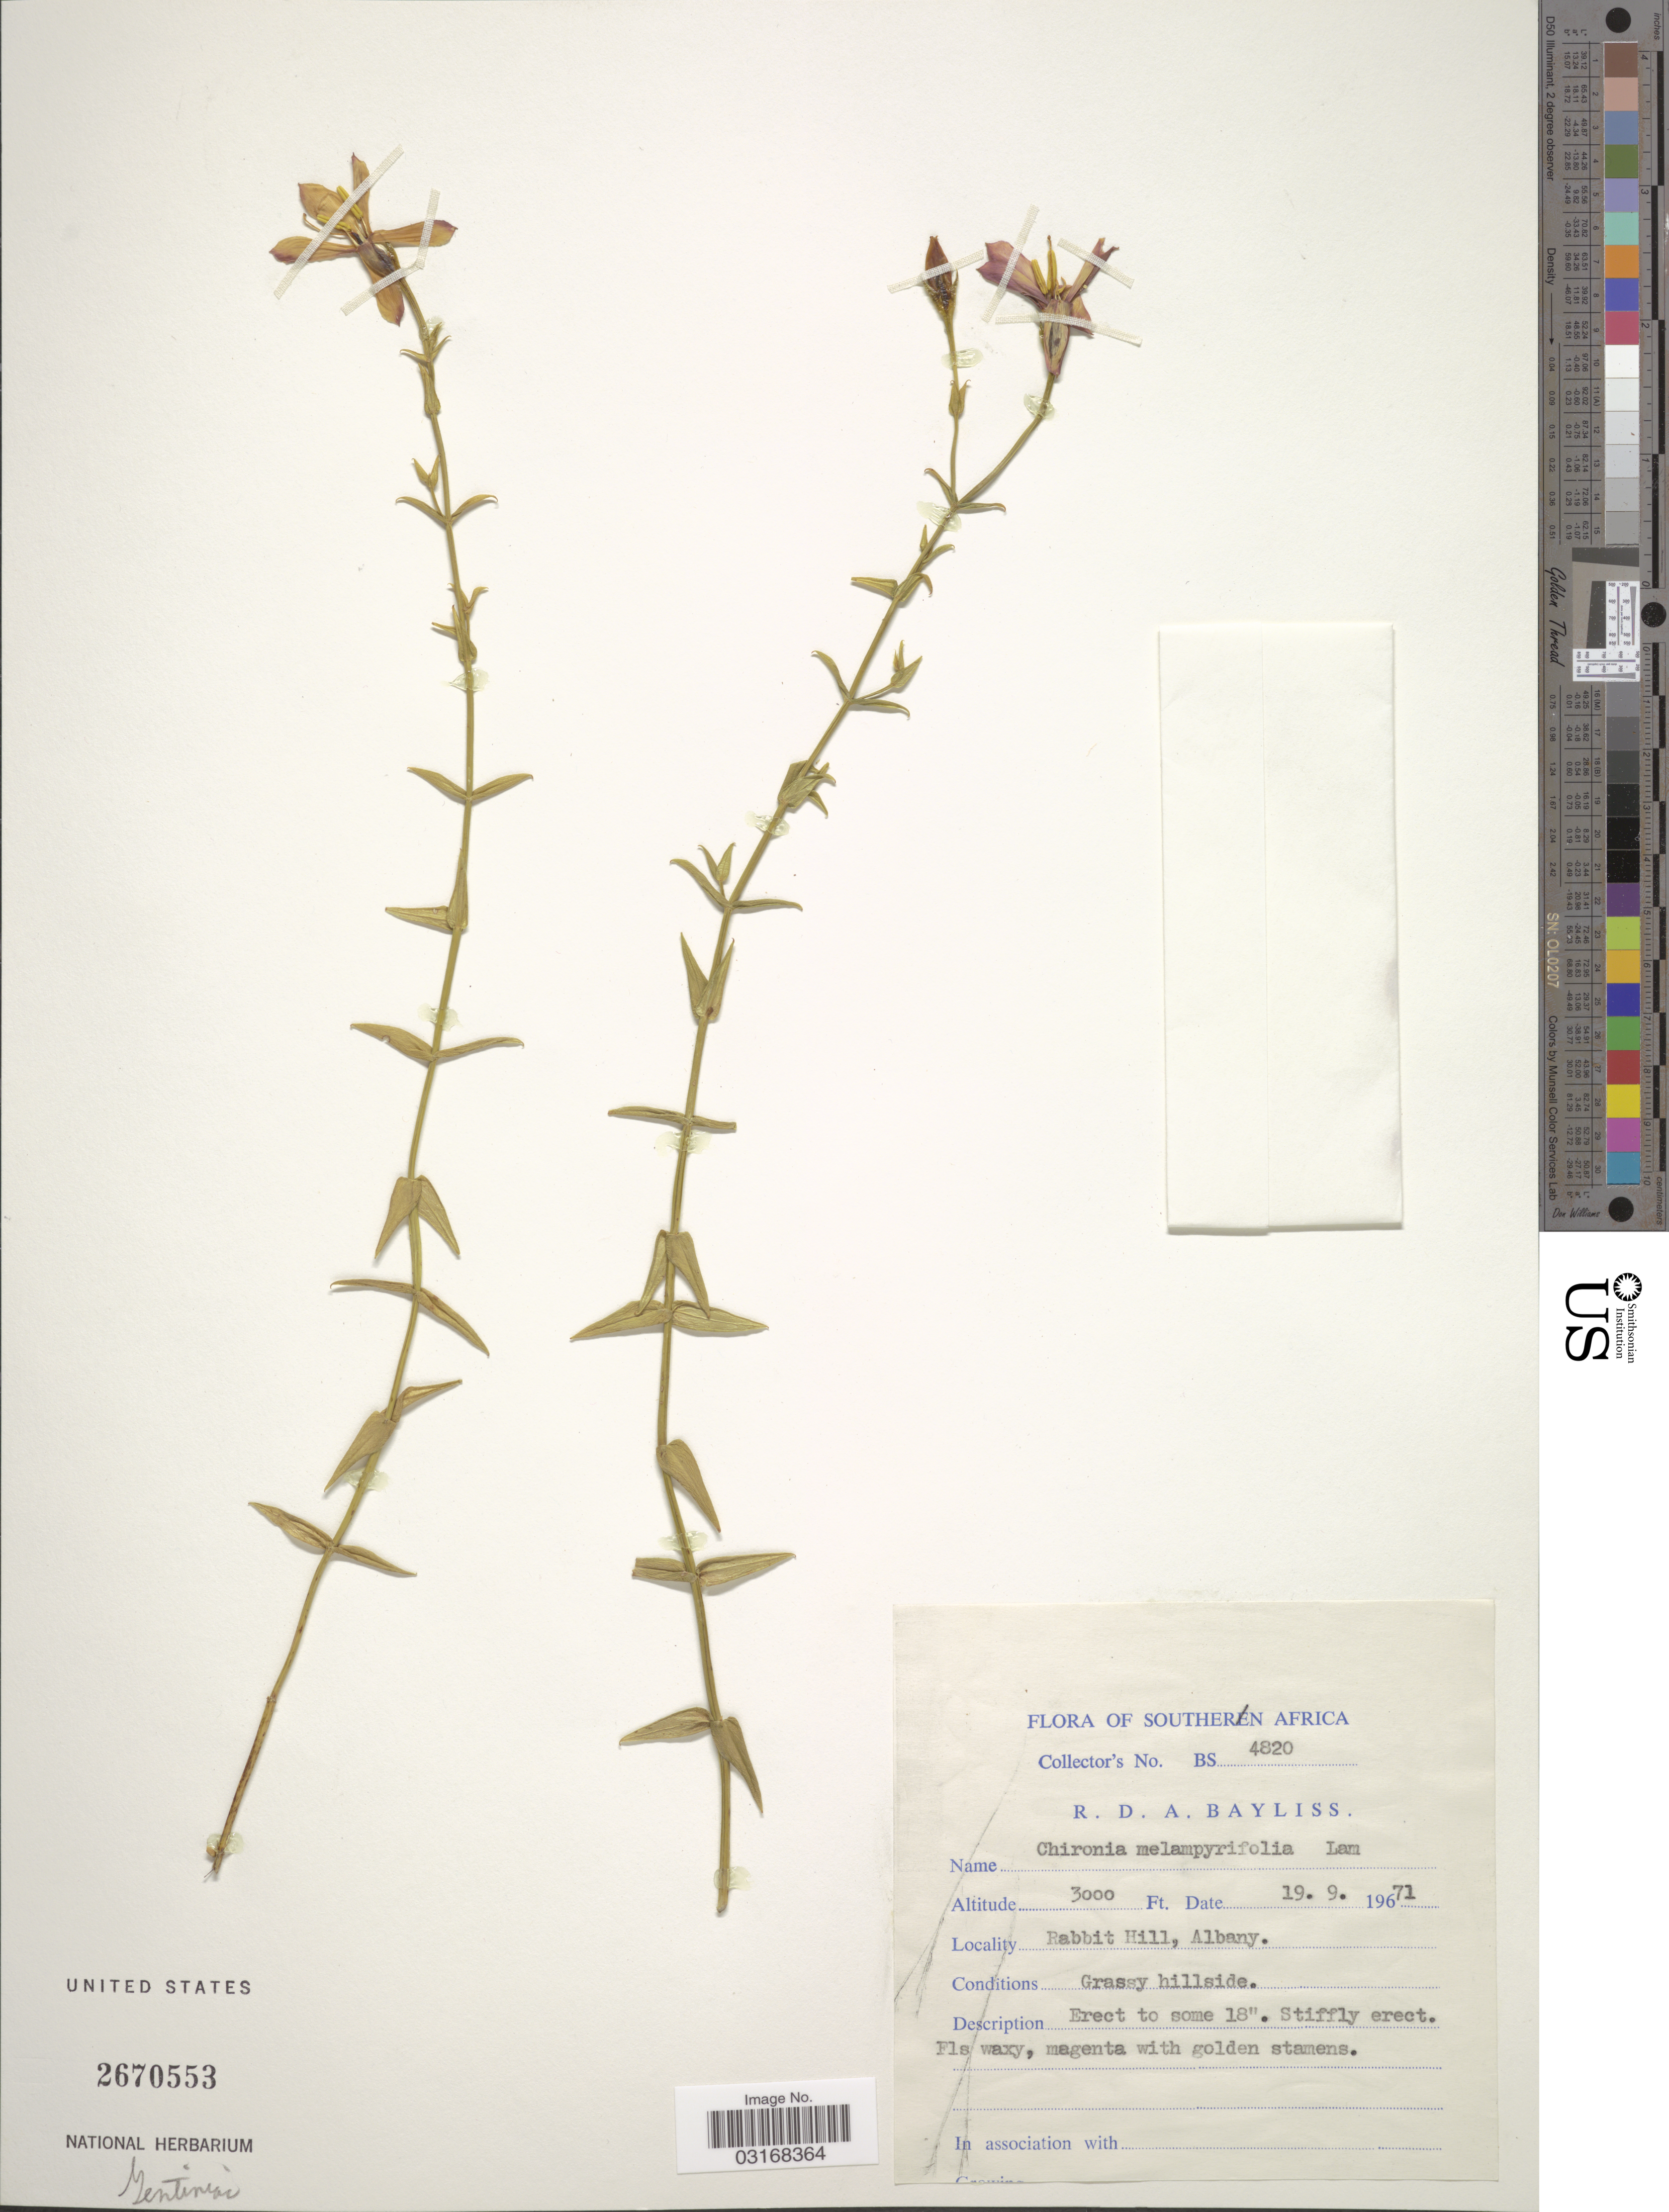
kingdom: Plantae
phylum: Tracheophyta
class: Magnoliopsida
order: Gentianales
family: Gentianaceae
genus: Chironia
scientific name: Chironia melampyrifolia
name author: Lam.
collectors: R. Bayliss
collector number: BS4820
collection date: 1971-09-19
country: South Africa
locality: Rabbit Hill, Albany.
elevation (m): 914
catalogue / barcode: US 2670553